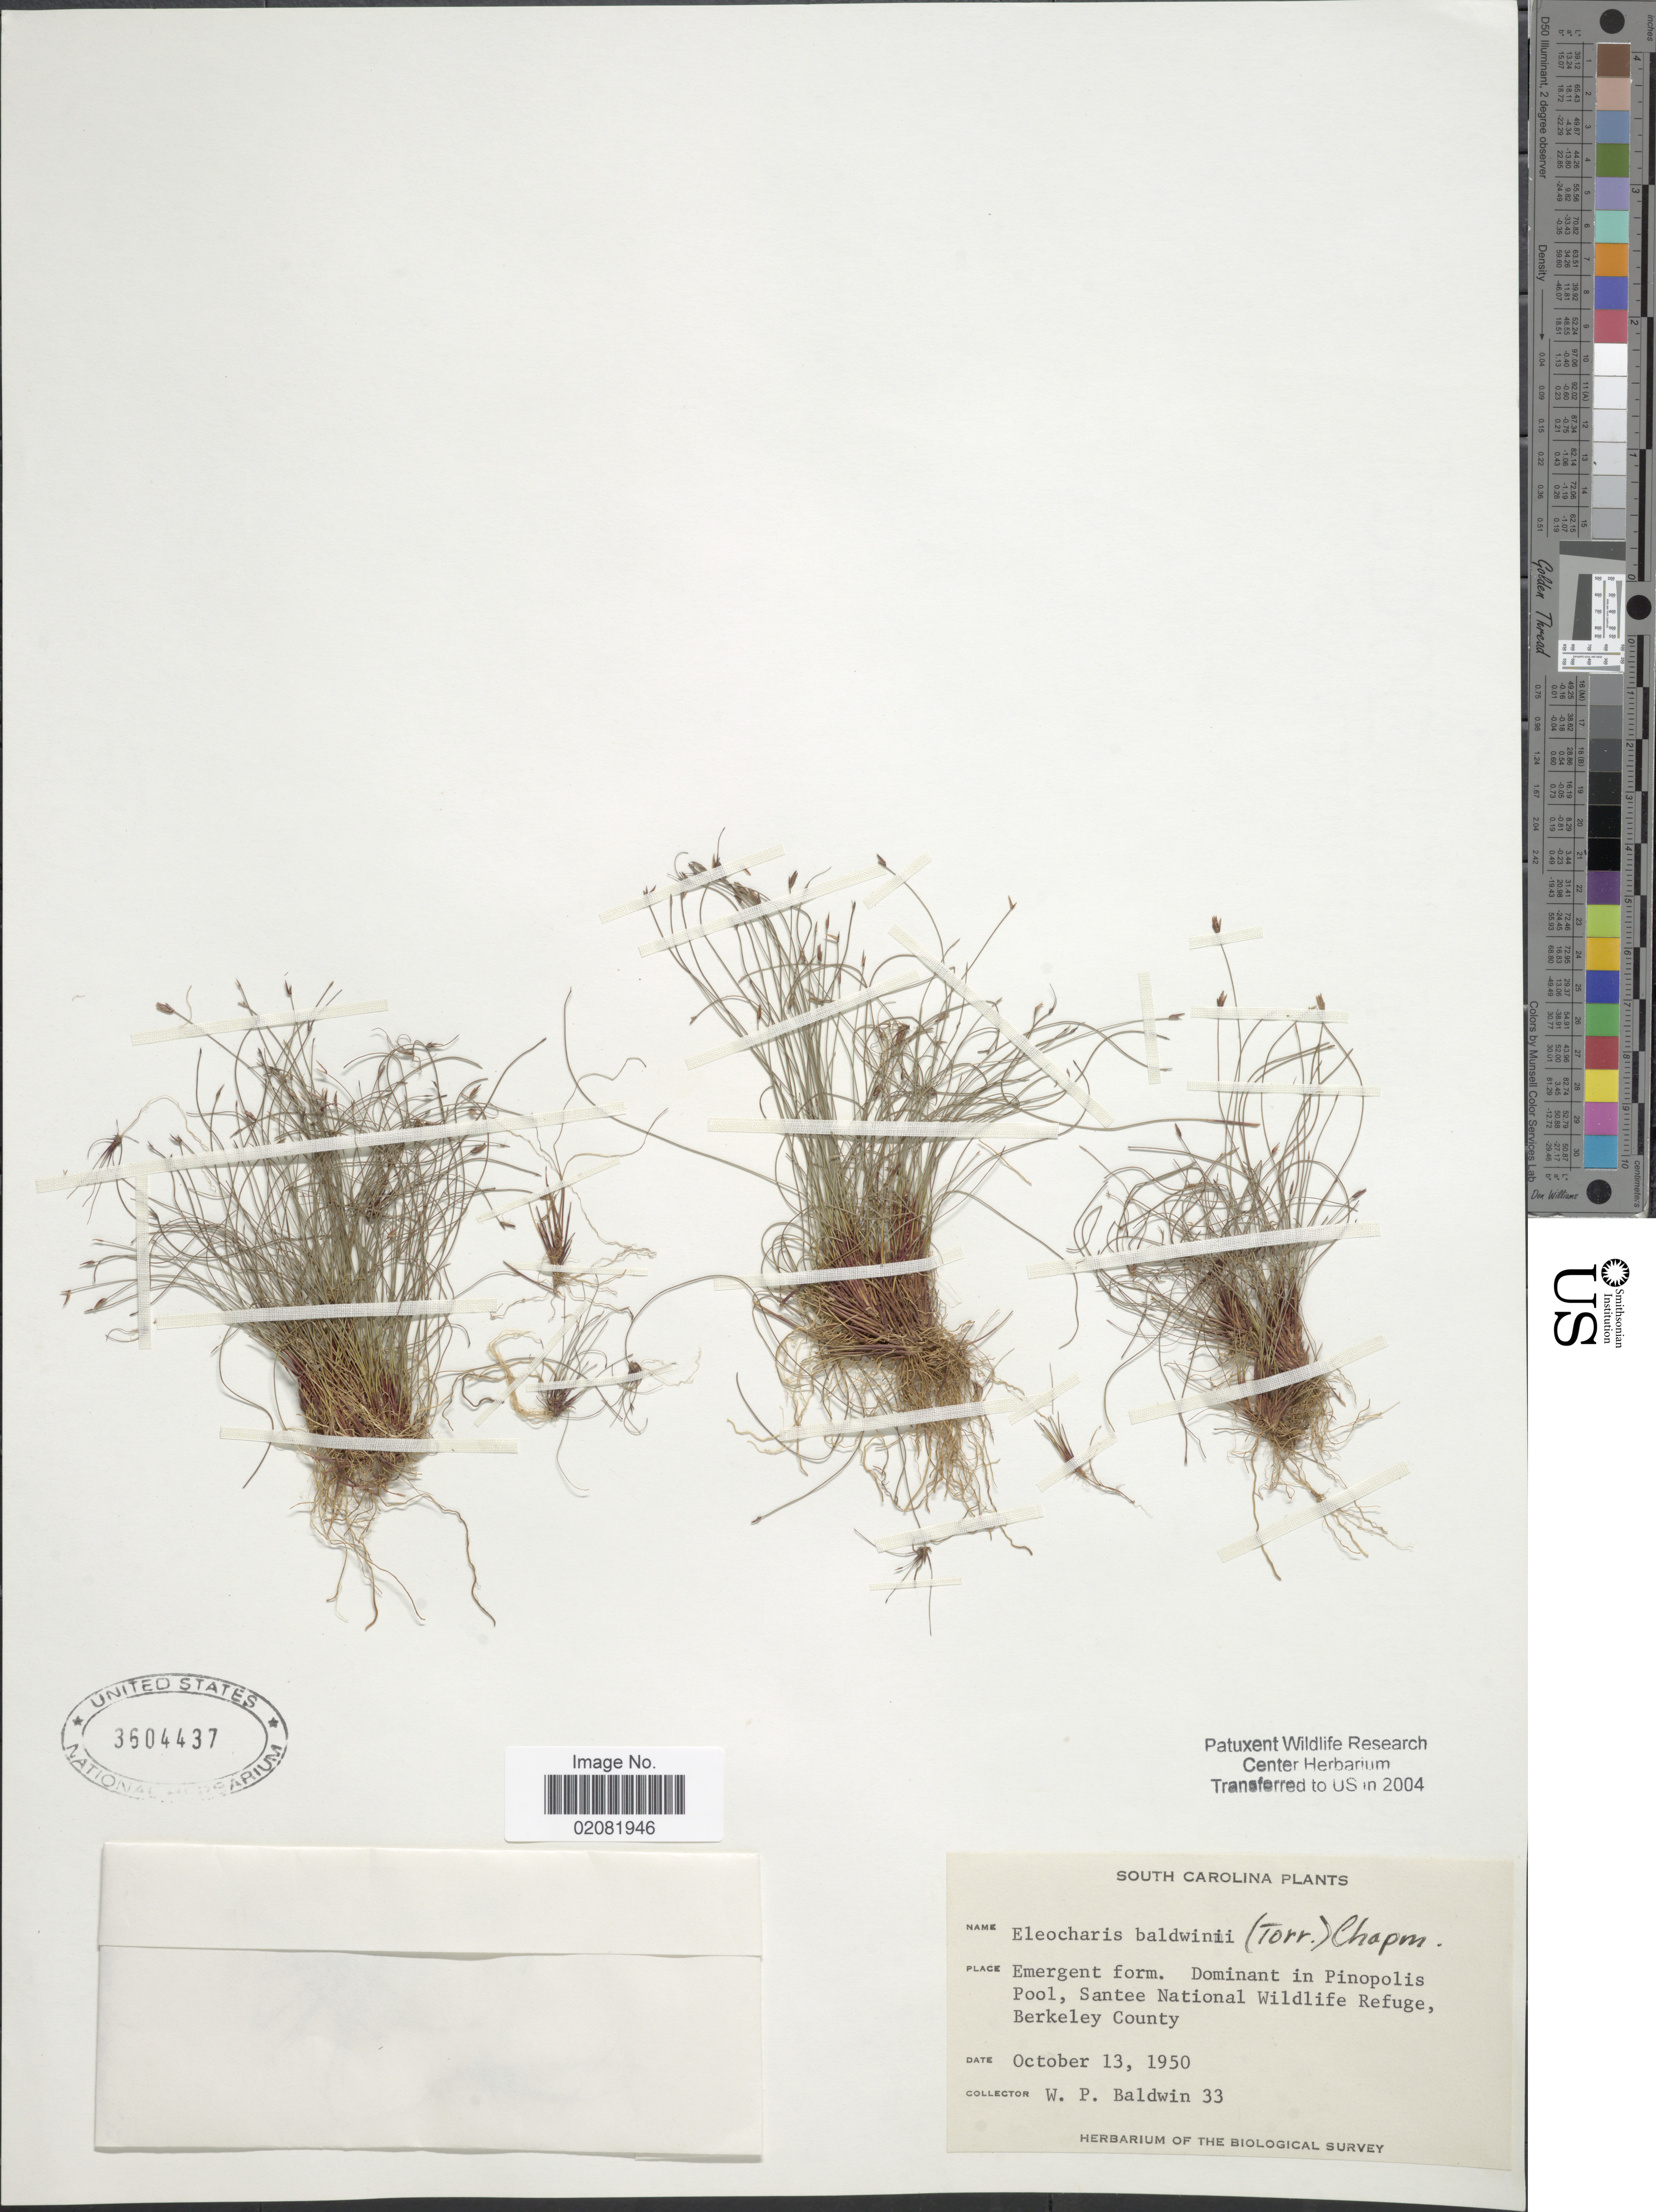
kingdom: Plantae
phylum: Tracheophyta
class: Liliopsida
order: Poales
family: Cyperaceae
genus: Eleocharis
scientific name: Eleocharis baldwinii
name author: (Torr.) Chapm.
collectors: W. Baldwin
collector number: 33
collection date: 1950-10-13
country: United States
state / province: South Carolina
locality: Dominant in Pinopolis Pool, Santee National Wildlife Refuge, Berkeley County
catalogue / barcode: US 3604437